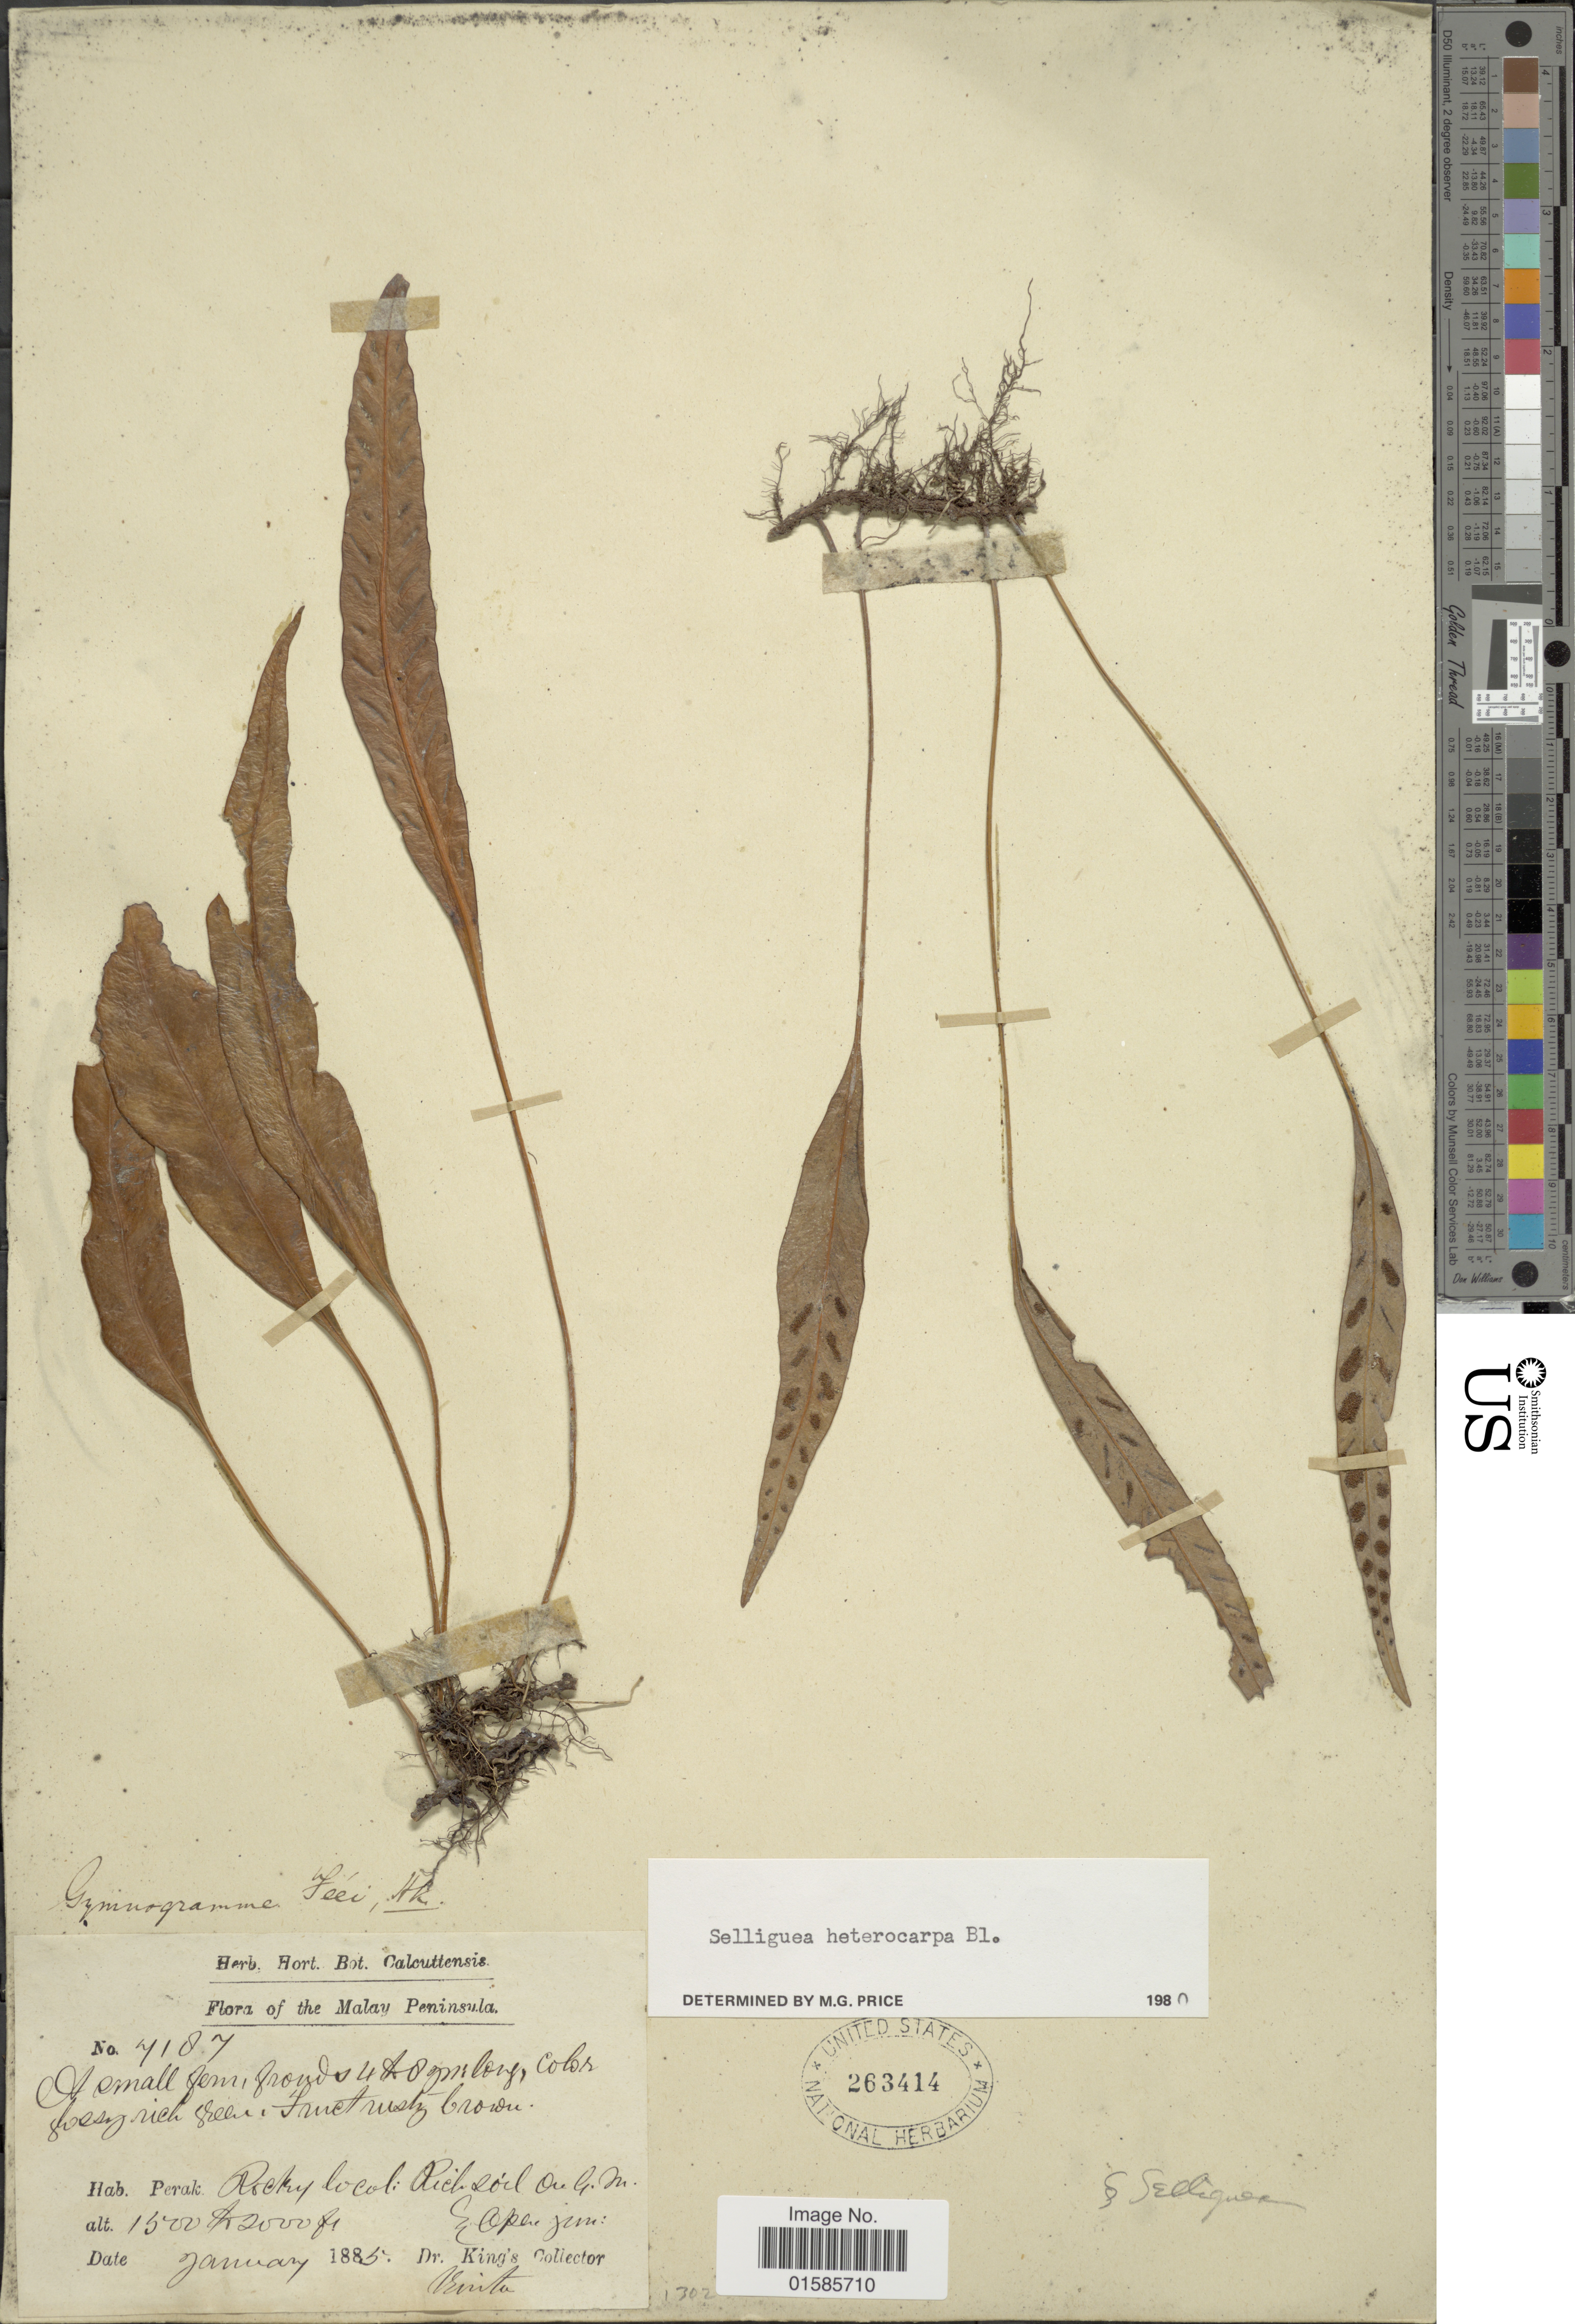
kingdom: Plantae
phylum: Tracheophyta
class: Polypodiopsida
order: Polypodiales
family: Polypodiaceae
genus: Microsorum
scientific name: Microsorum heterocarpum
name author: (Blume) Ching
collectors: Dr. King's collector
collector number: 7187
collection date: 1885-01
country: Malaysia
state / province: Perak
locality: Malay Peninsula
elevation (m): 457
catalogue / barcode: US 263414